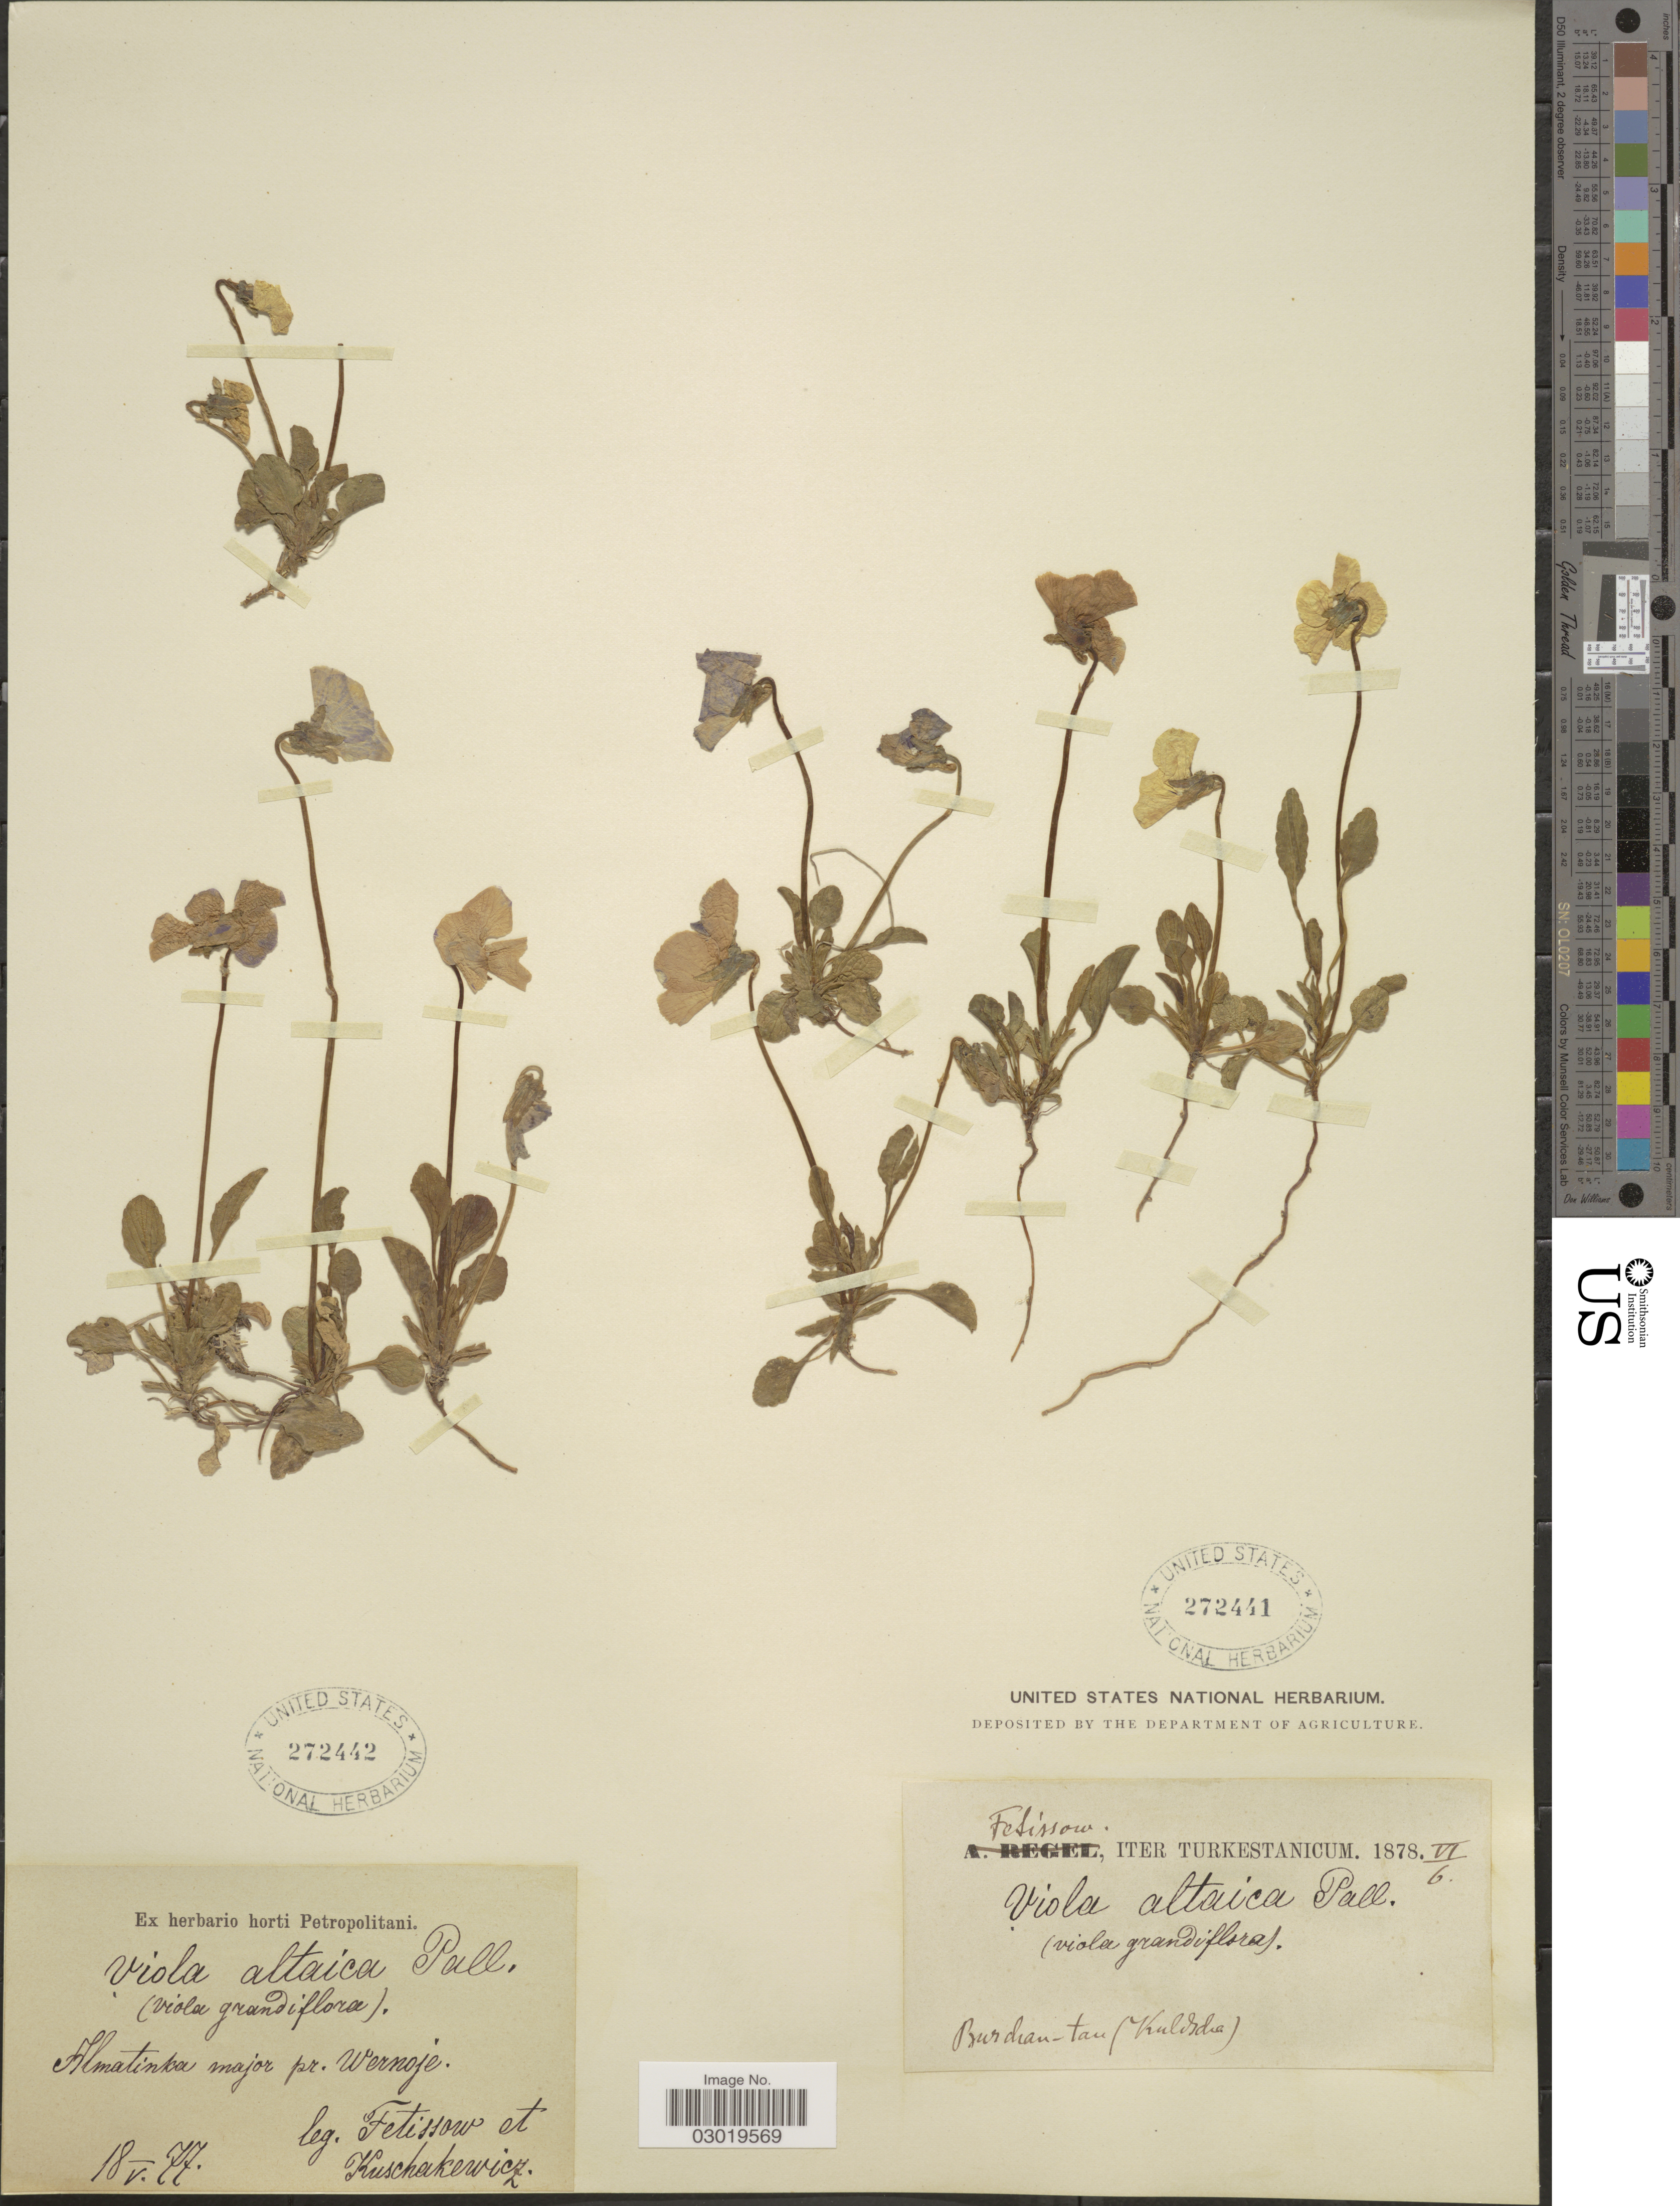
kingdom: Plantae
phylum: Tracheophyta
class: Magnoliopsida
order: Malpighiales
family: Violaceae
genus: Viola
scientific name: Viola altaica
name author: Ker Gawl.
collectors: -. Fetissow & -. Kuschakewicz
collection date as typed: Transcribed d/m/y: 18/5/77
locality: Almatinka major pr. Wernoje.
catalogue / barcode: US 272442-2